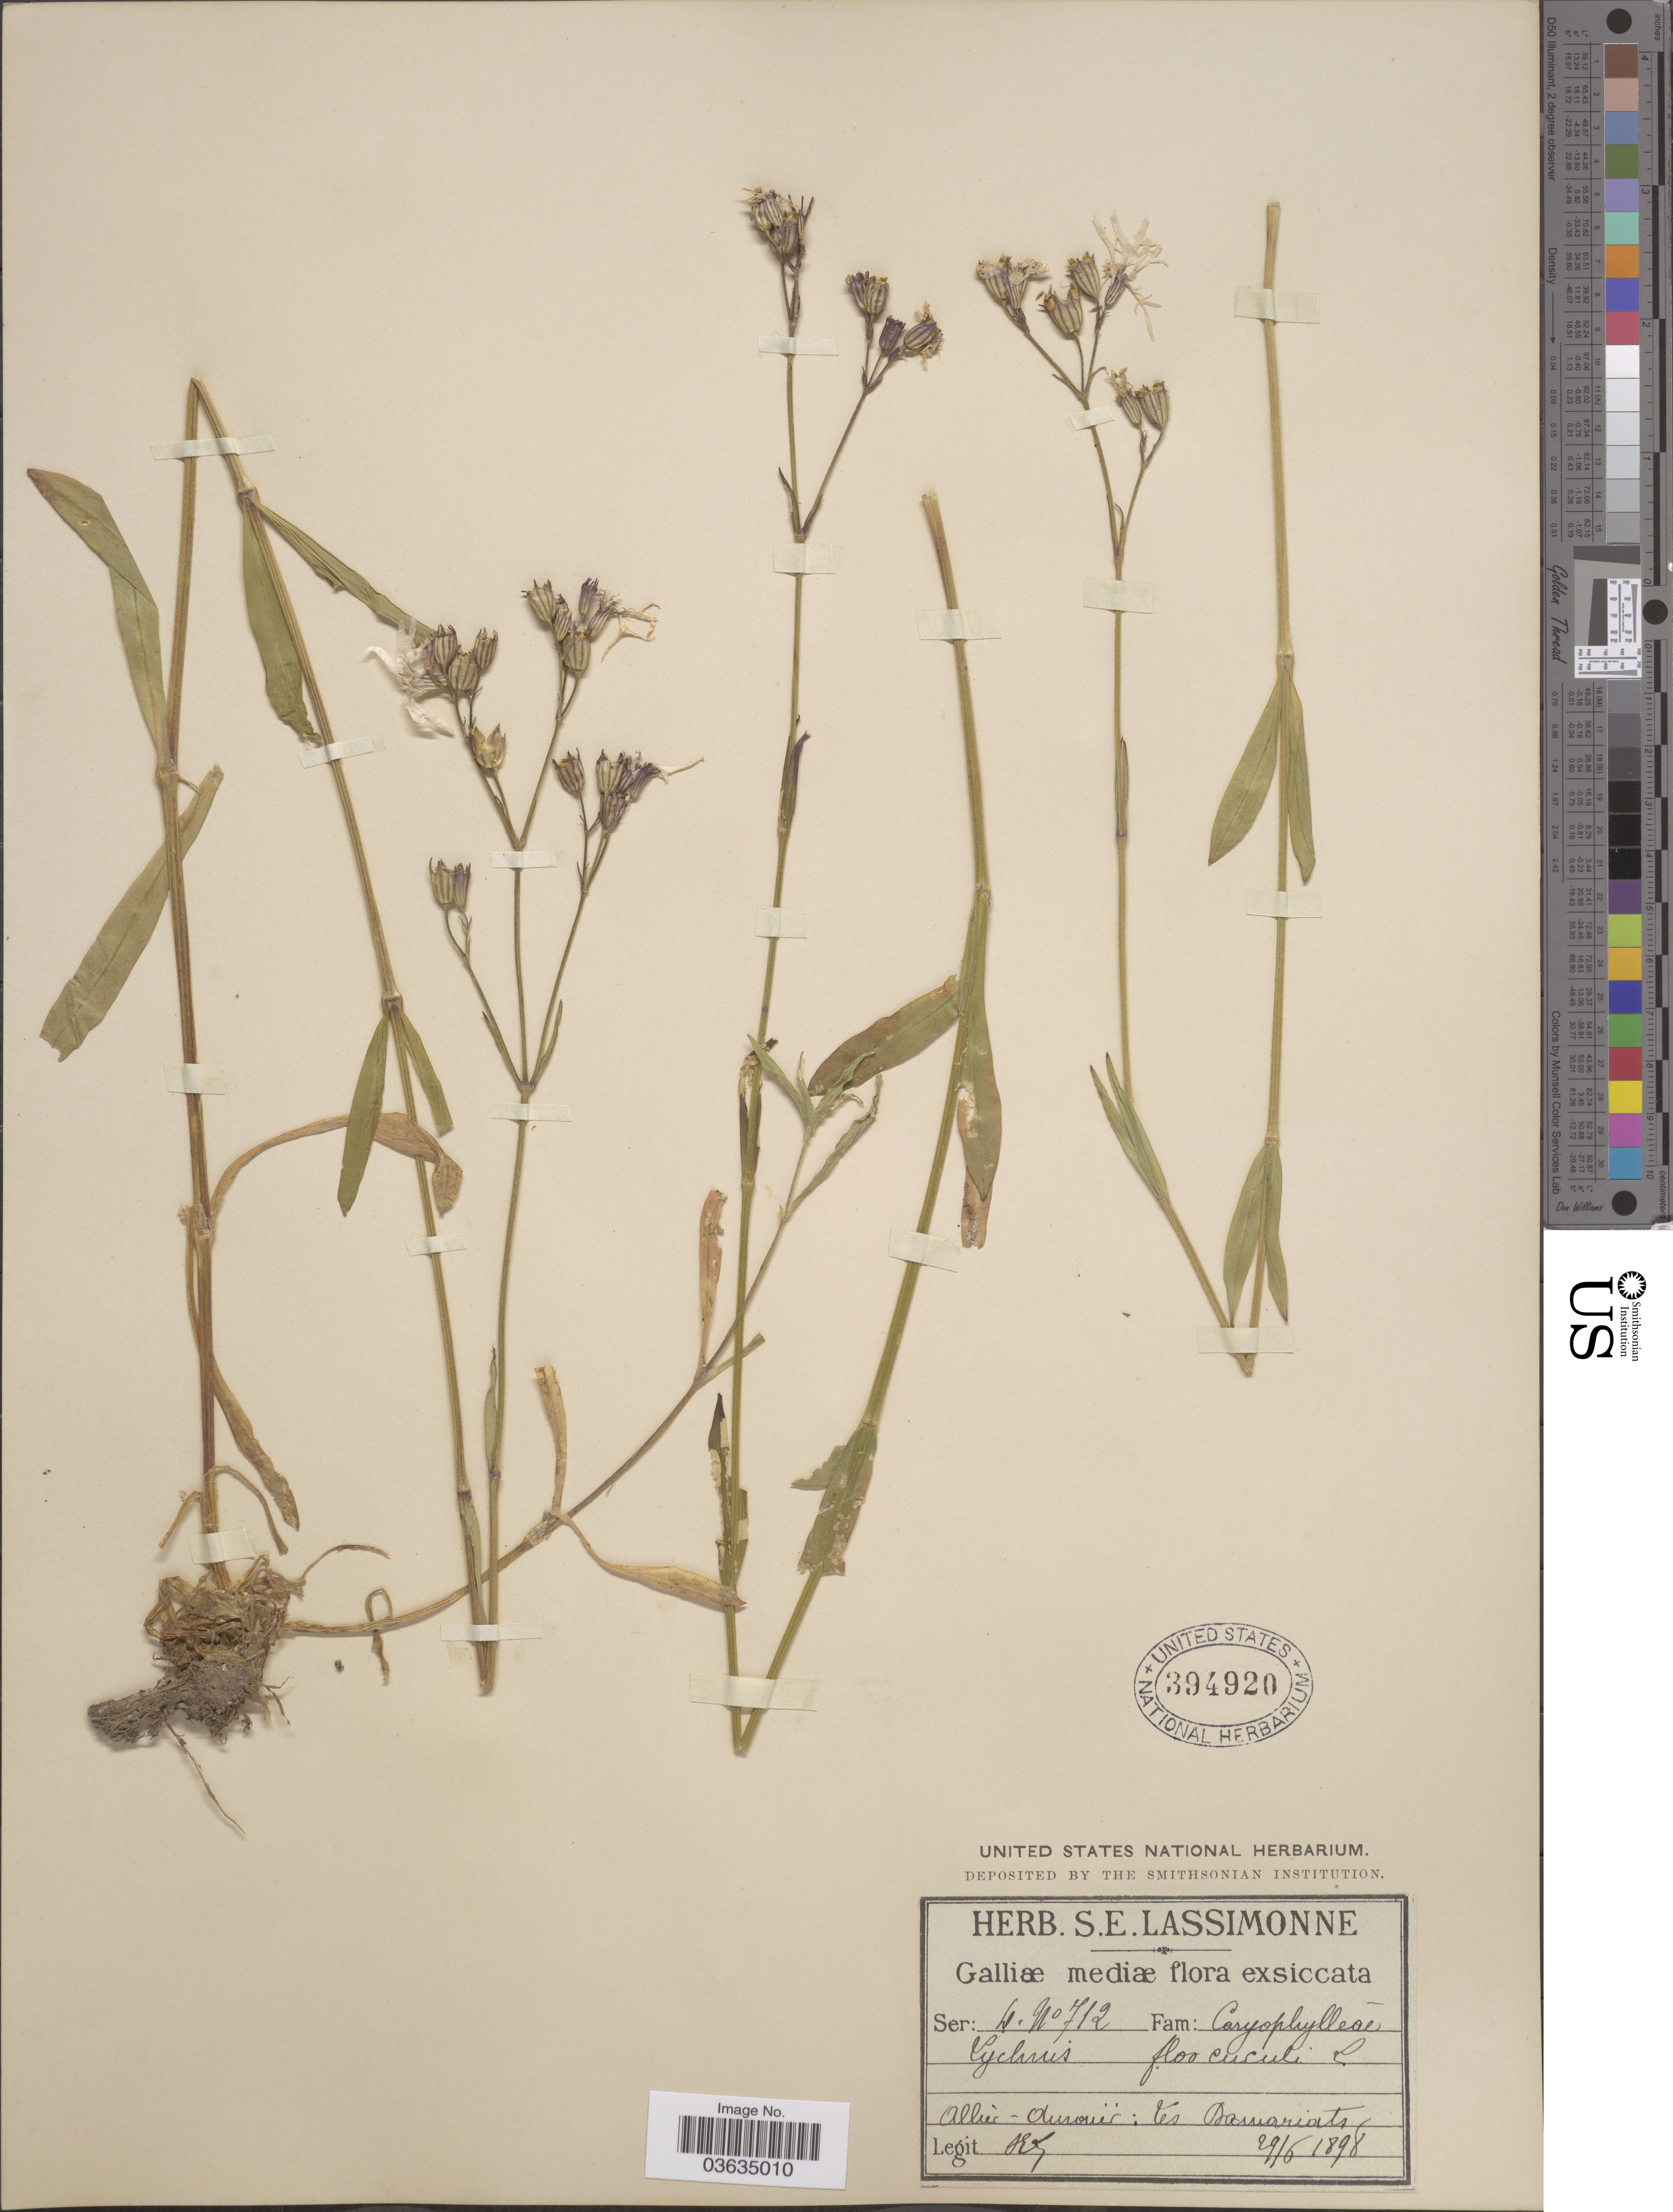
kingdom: Plantae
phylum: Tracheophyta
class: Magnoliopsida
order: Caryophyllales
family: Caryophyllaceae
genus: Silene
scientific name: Silene flos-cuculi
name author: (L.) Greuter & Burdet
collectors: S. Lassimonne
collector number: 712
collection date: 1898-06-29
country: France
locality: Galliæ mediæ, Allier-Aurouer: les Damariats.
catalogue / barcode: US 394920